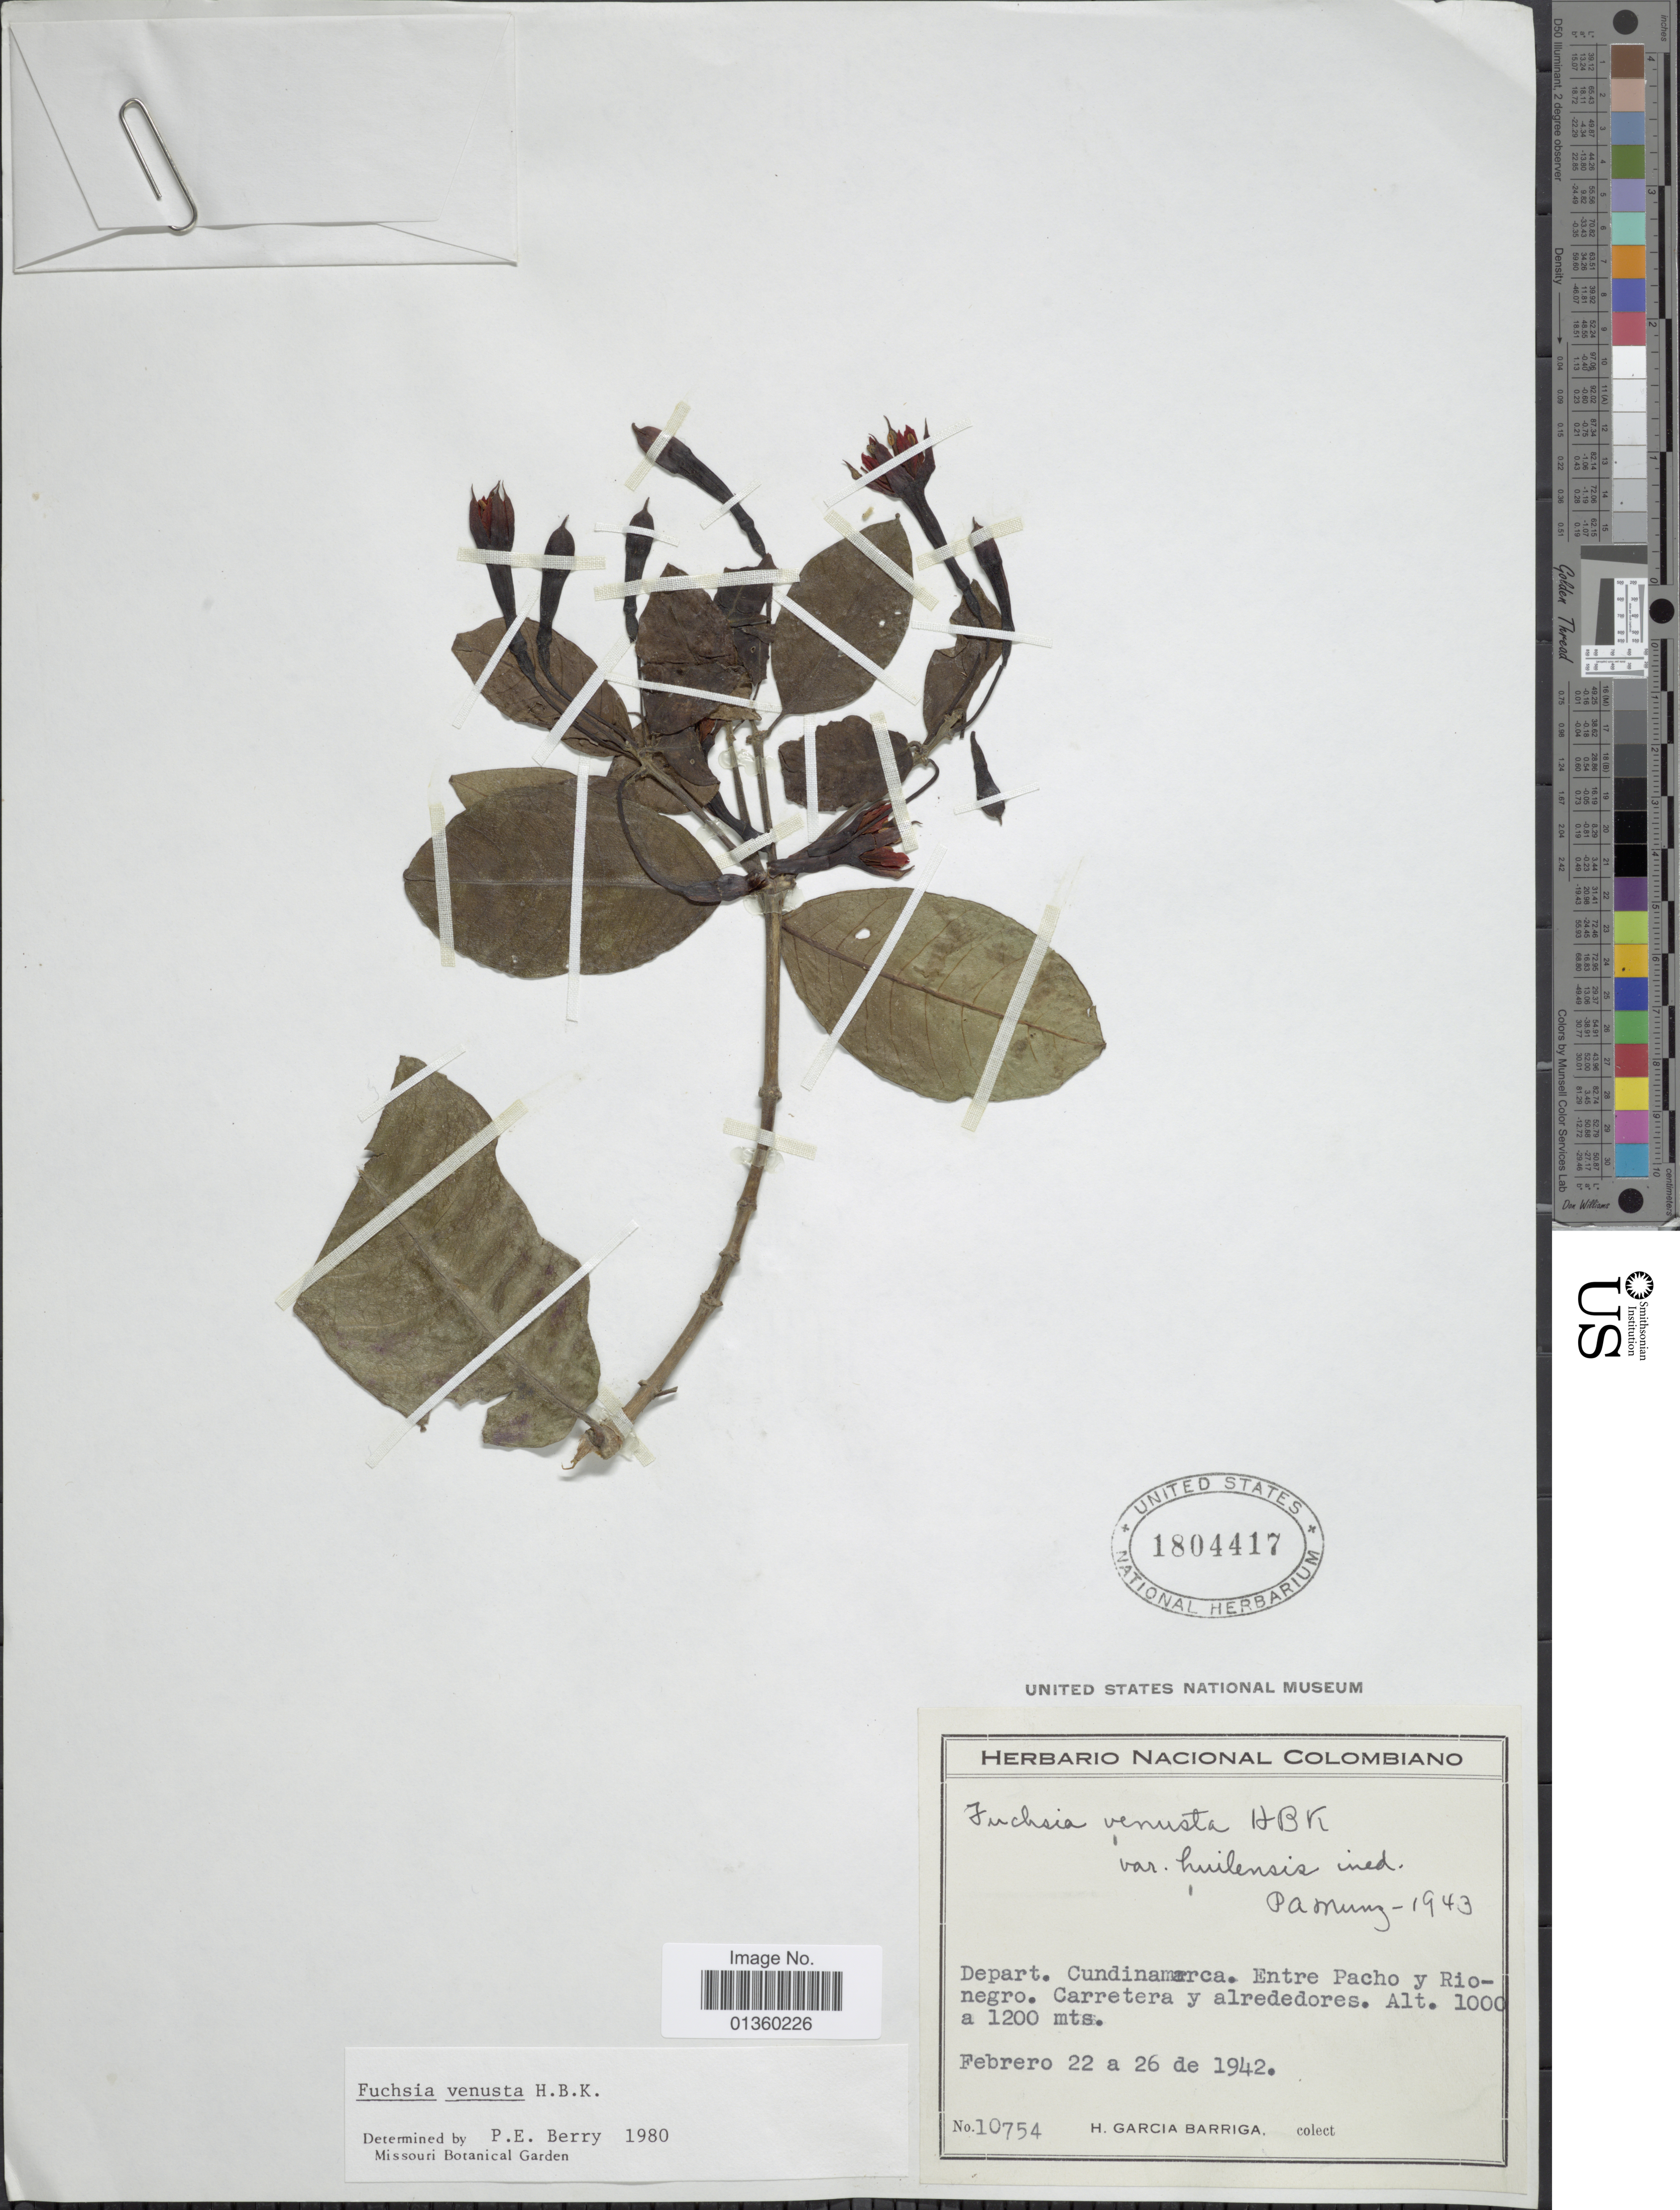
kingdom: Plantae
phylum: Tracheophyta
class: Magnoliopsida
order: Myrtales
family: Onagraceae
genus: Fuchsia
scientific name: Fuchsia venusta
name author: Kunth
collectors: H. García Barriga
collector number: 10754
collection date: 1942-02-22/1942-02-26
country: Colombia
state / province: Cundinamarca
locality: Entre Pacho y Rionegro. Carretera y alrededores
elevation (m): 1000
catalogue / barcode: US 1804417